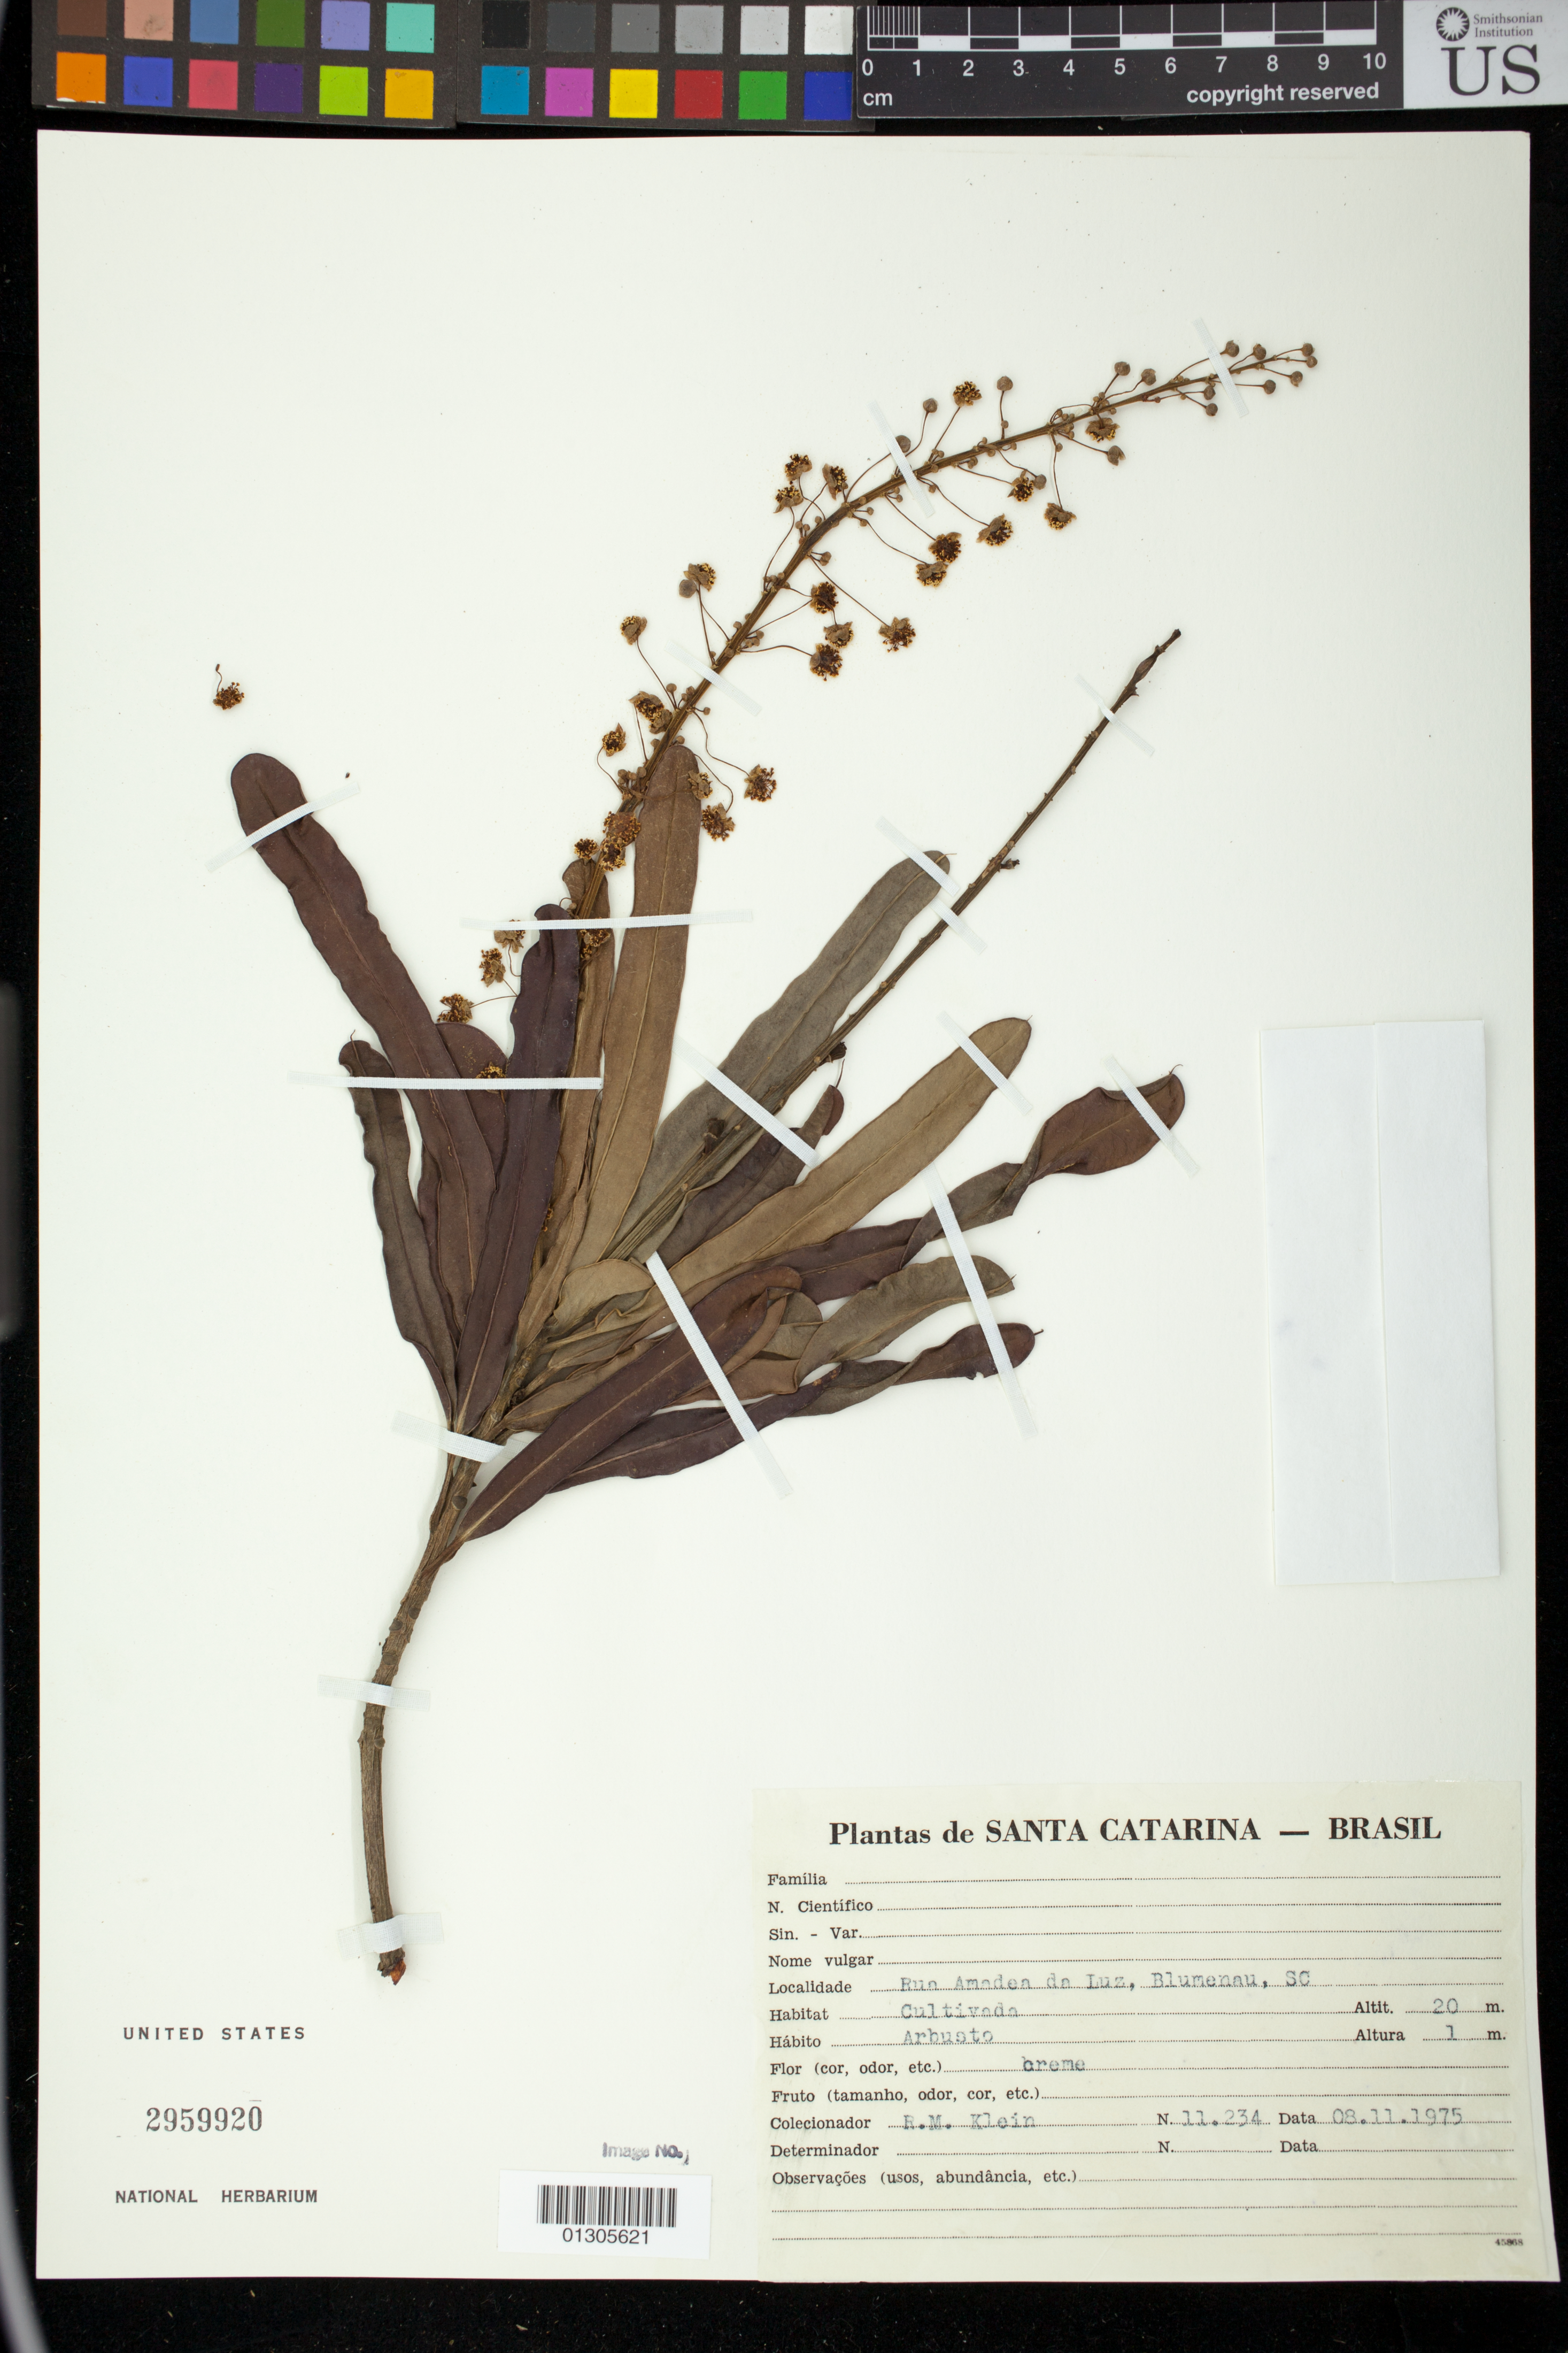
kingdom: Plantae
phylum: Tracheophyta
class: Magnoliopsida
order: Malpighiales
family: Euphorbiaceae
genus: Codiaeum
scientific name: Codiaeum variegatum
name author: (L.) Rumph. ex A. Juss.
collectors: R. M. Klein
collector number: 11234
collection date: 1975-11-08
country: Brazil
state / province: Santa Catarina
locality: Rua Amadea da Luz, Blumenau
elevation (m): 20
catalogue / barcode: US 2959920